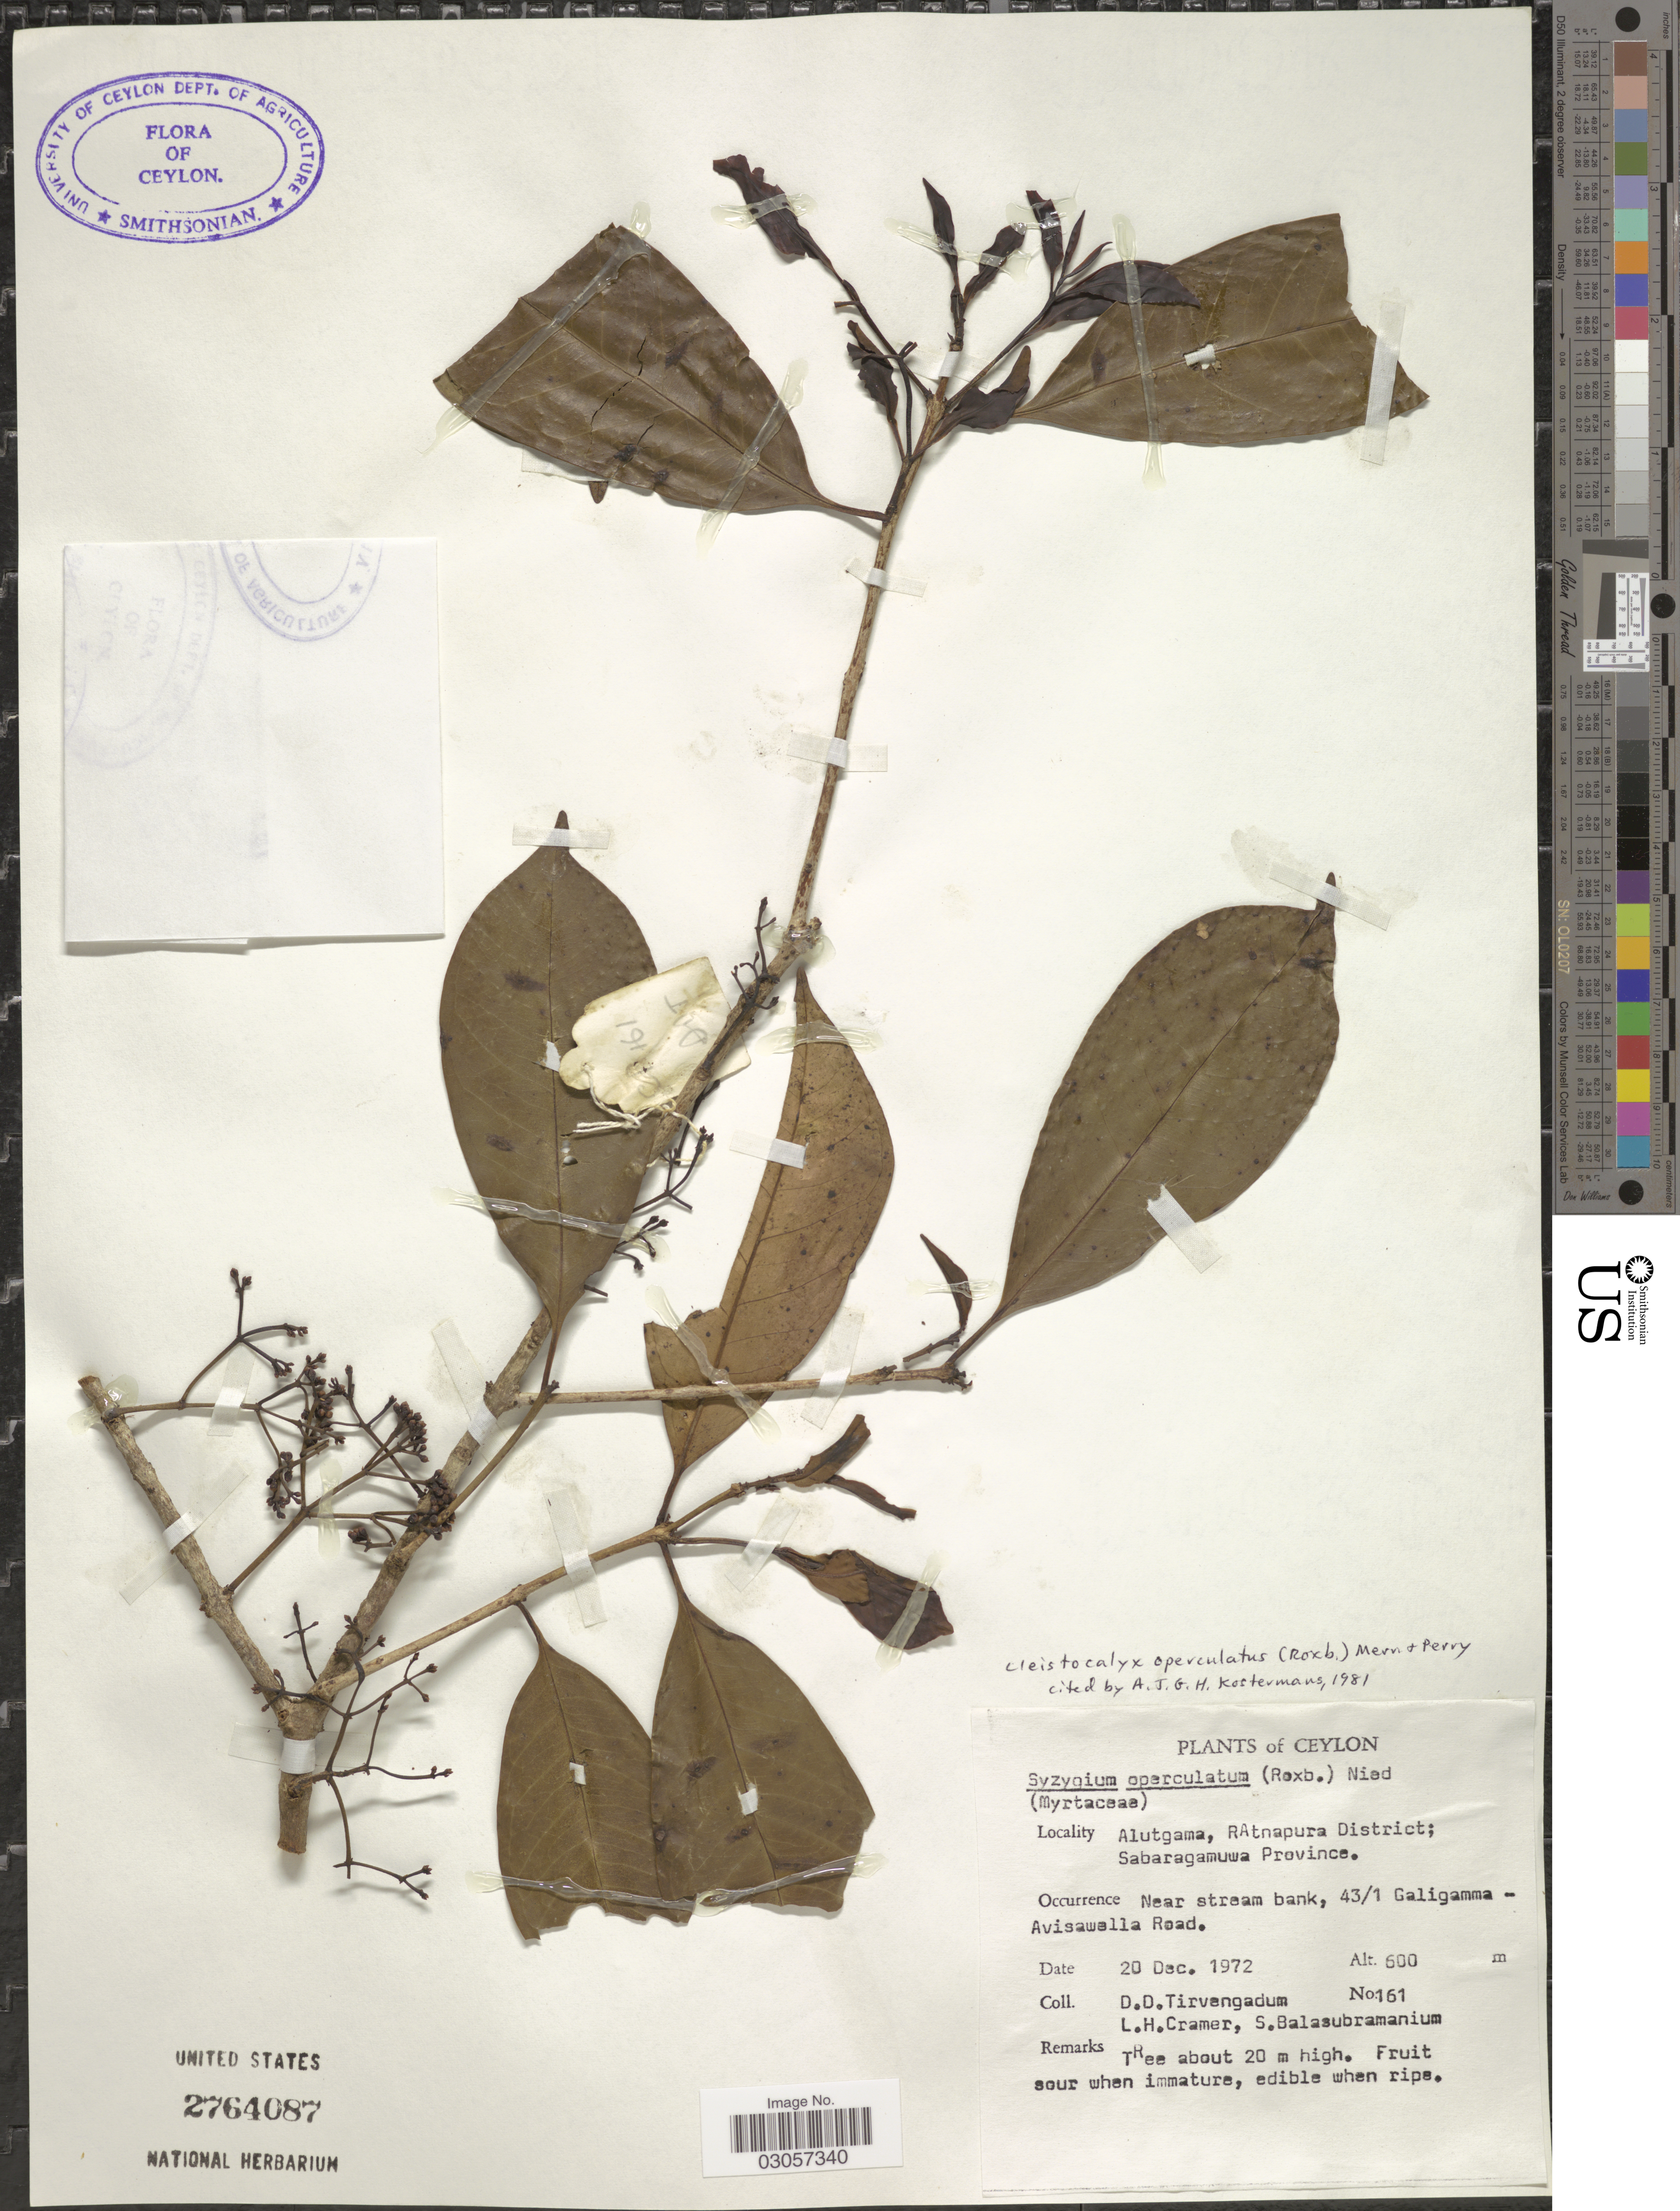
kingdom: Plantae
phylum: Tracheophyta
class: Magnoliopsida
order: Myrtales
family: Myrtaceae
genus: Syzygium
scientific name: Syzygium nervosum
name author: DC.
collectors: D. Tirvengadum, L. H. Cramer & S. Balasubramanium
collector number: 161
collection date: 1972-12-20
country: Sri Lanka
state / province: Sabaragamuwa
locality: Ceylon, Alutgama, Ratnapura District; Sabaragamuwa Province, Near stream bank, 43/1 Galigamma-Avisawalla Road.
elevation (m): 600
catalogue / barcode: US 2764087